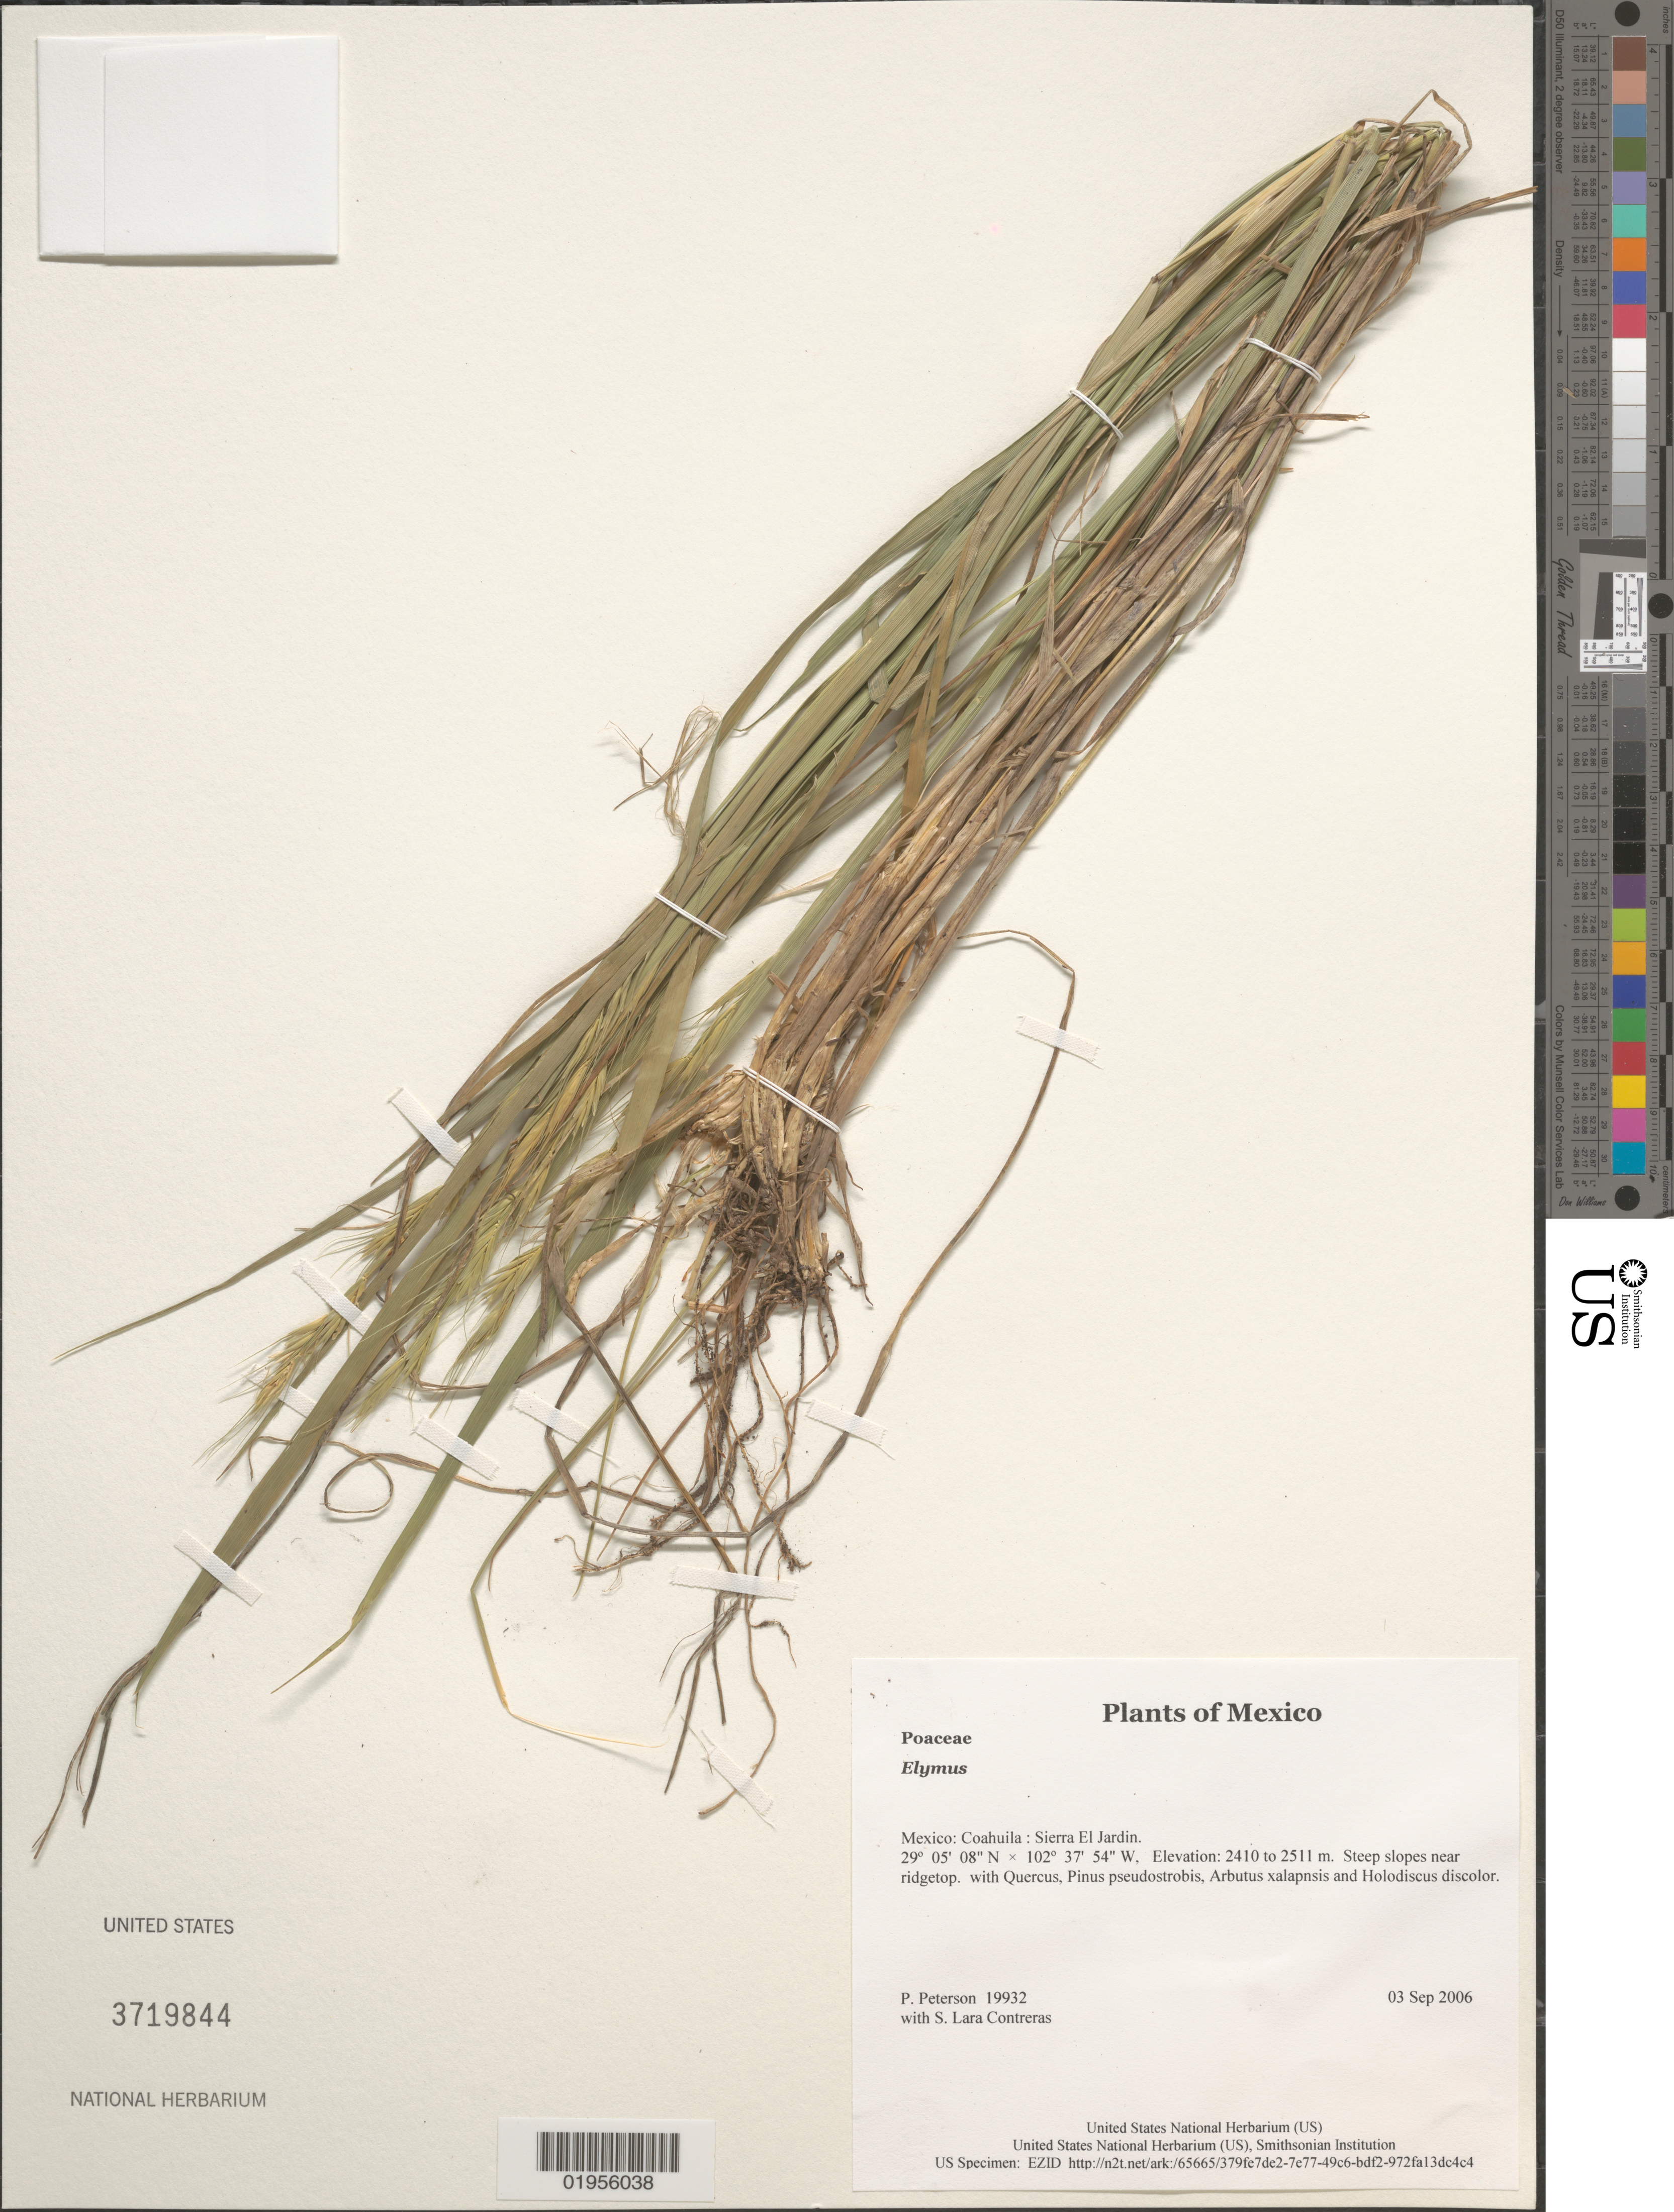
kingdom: Plantae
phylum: Tracheophyta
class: Liliopsida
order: Poales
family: Poaceae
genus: Elymus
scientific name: Elymus sp.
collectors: P. M. Peterson & S. Lara Contreras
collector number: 19932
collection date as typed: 03 Sep 2006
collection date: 2006-09-03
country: Mexico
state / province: Coahuila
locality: Sierra El Jardin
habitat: Steep slopes near ridgetop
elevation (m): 2410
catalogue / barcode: US 3719844